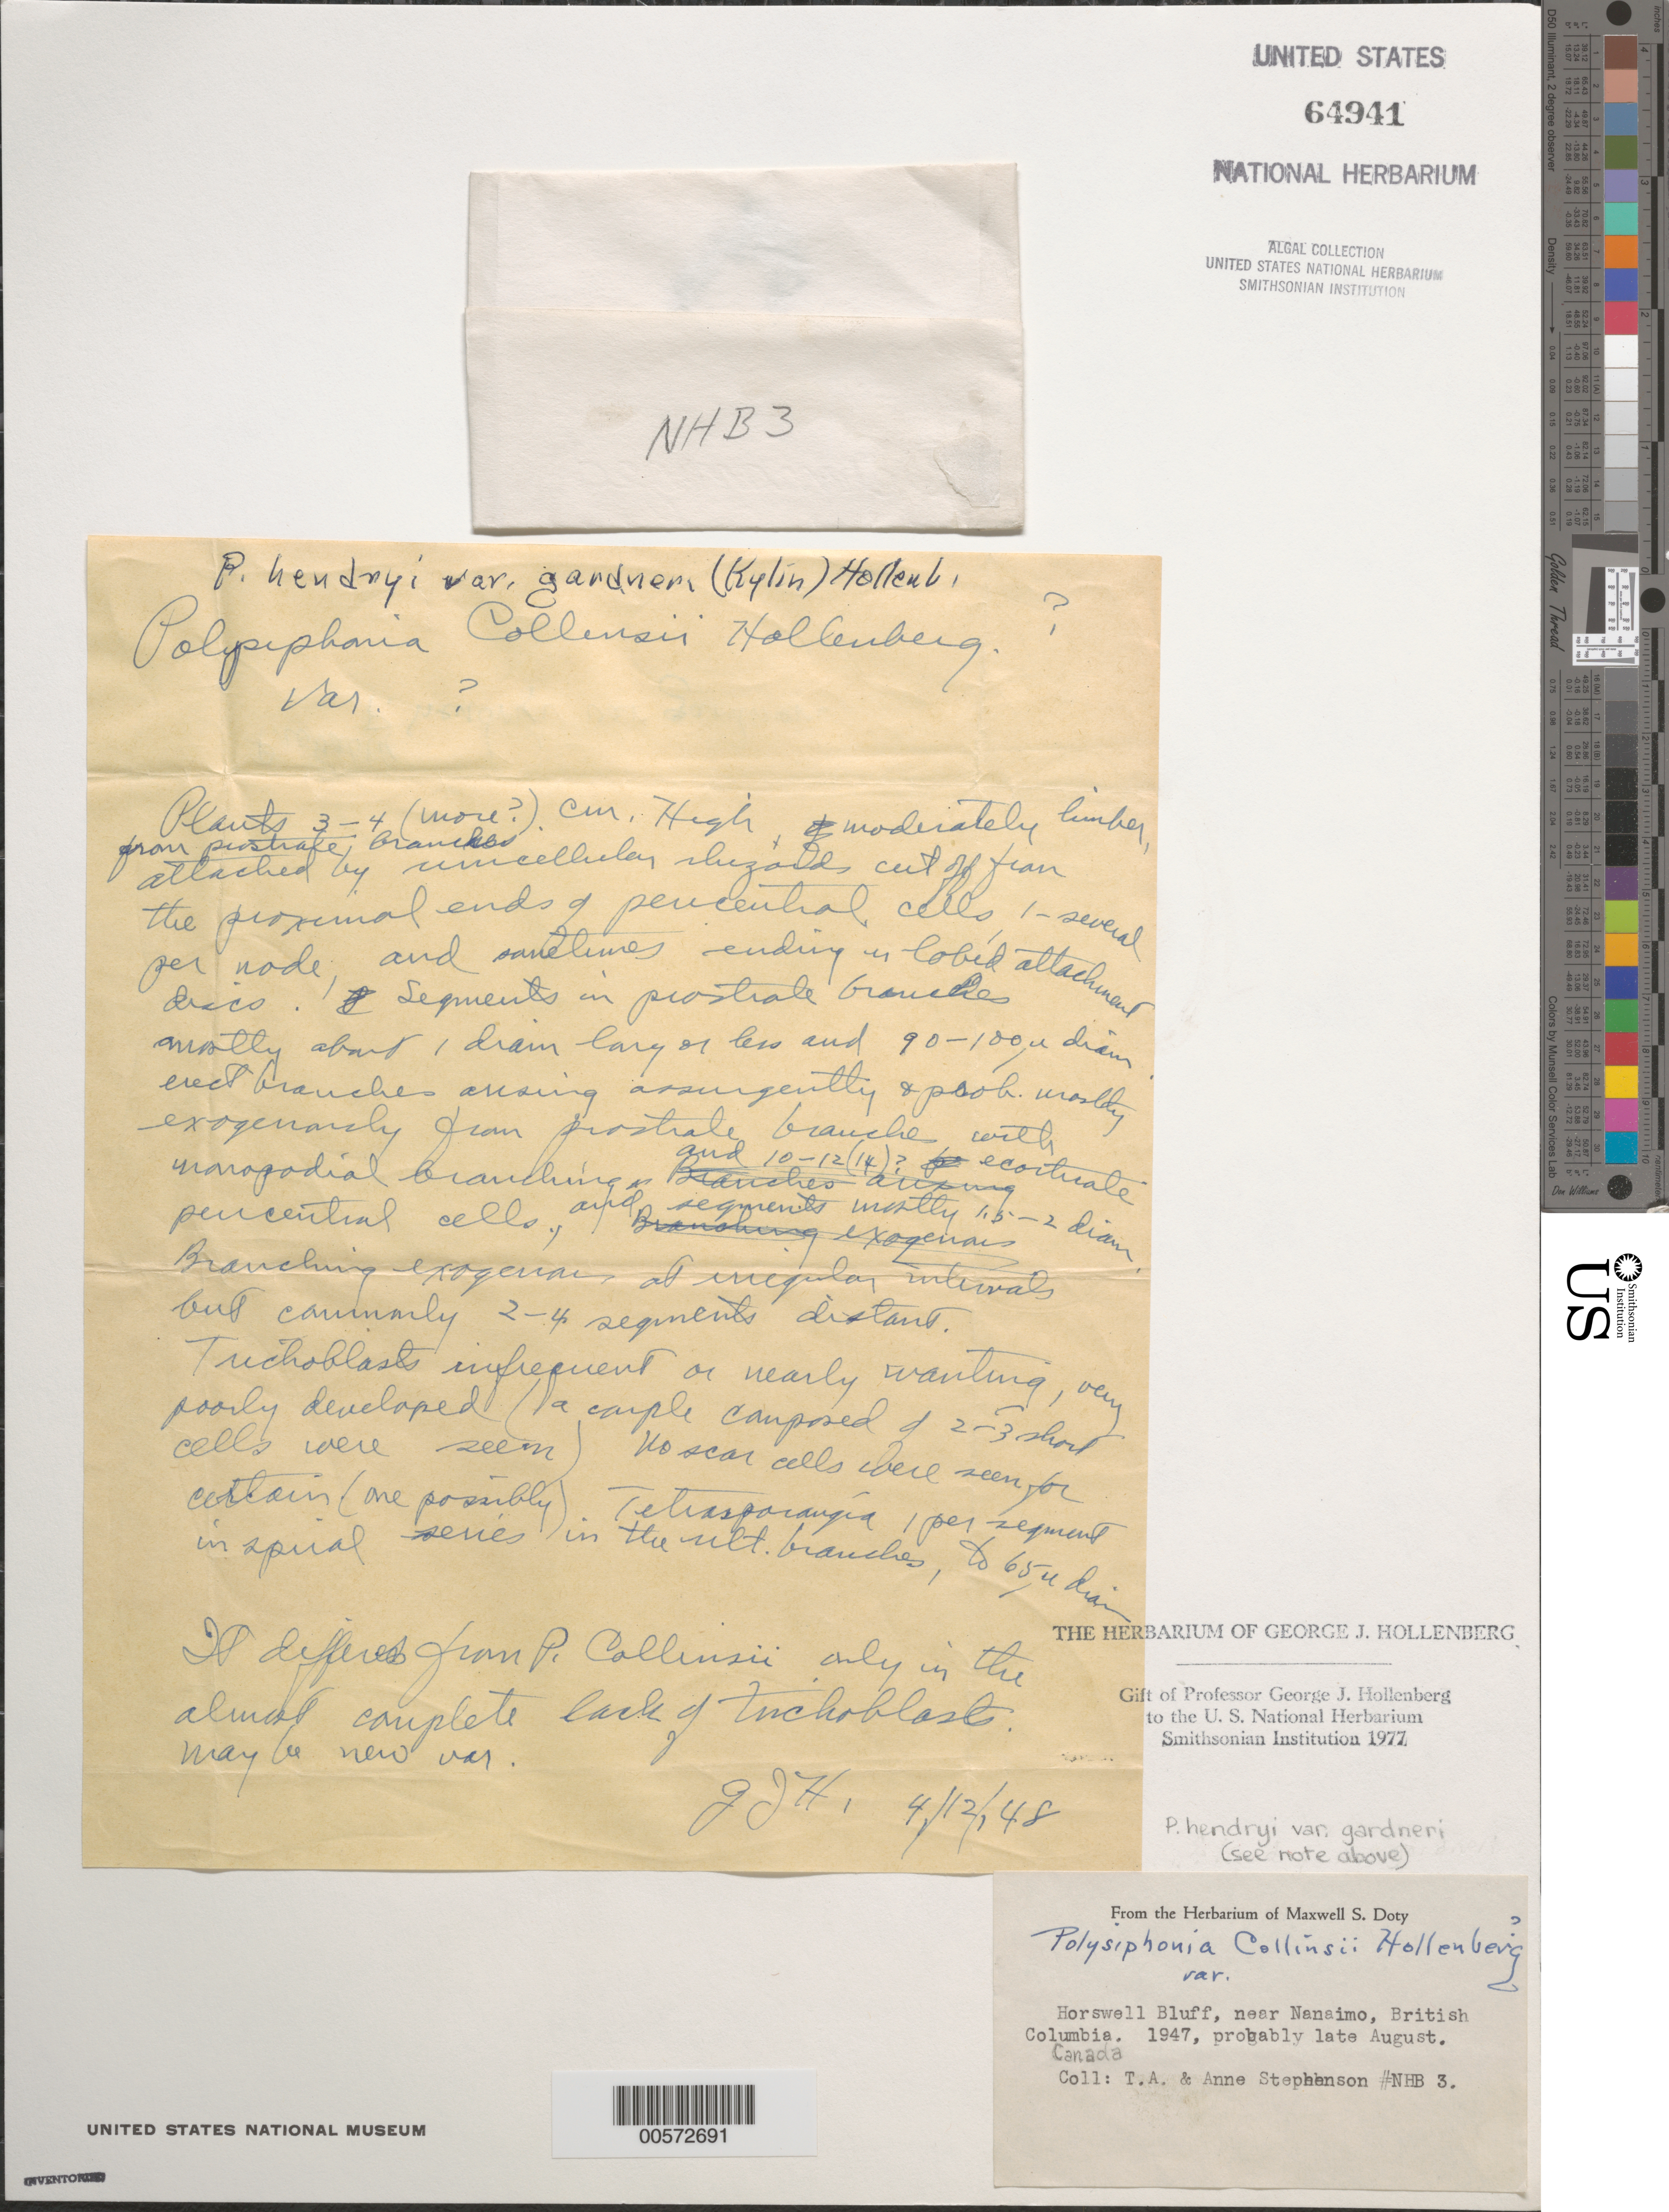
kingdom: Plantae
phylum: Rhodophyta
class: Florideophyceae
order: Ceramiales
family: Rhodomelaceae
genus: Vertebrata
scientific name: Vertebrata hendryi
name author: (N.L. Gardner) Savoie & G.W. Saunders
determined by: Algae name updating Project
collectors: T. Stephenson & A. Stephenson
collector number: Nhb 3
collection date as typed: Aug 1947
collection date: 1947-08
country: Canada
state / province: British Columbia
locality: Horswell Bluff, near Nanaimo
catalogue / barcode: US 64941